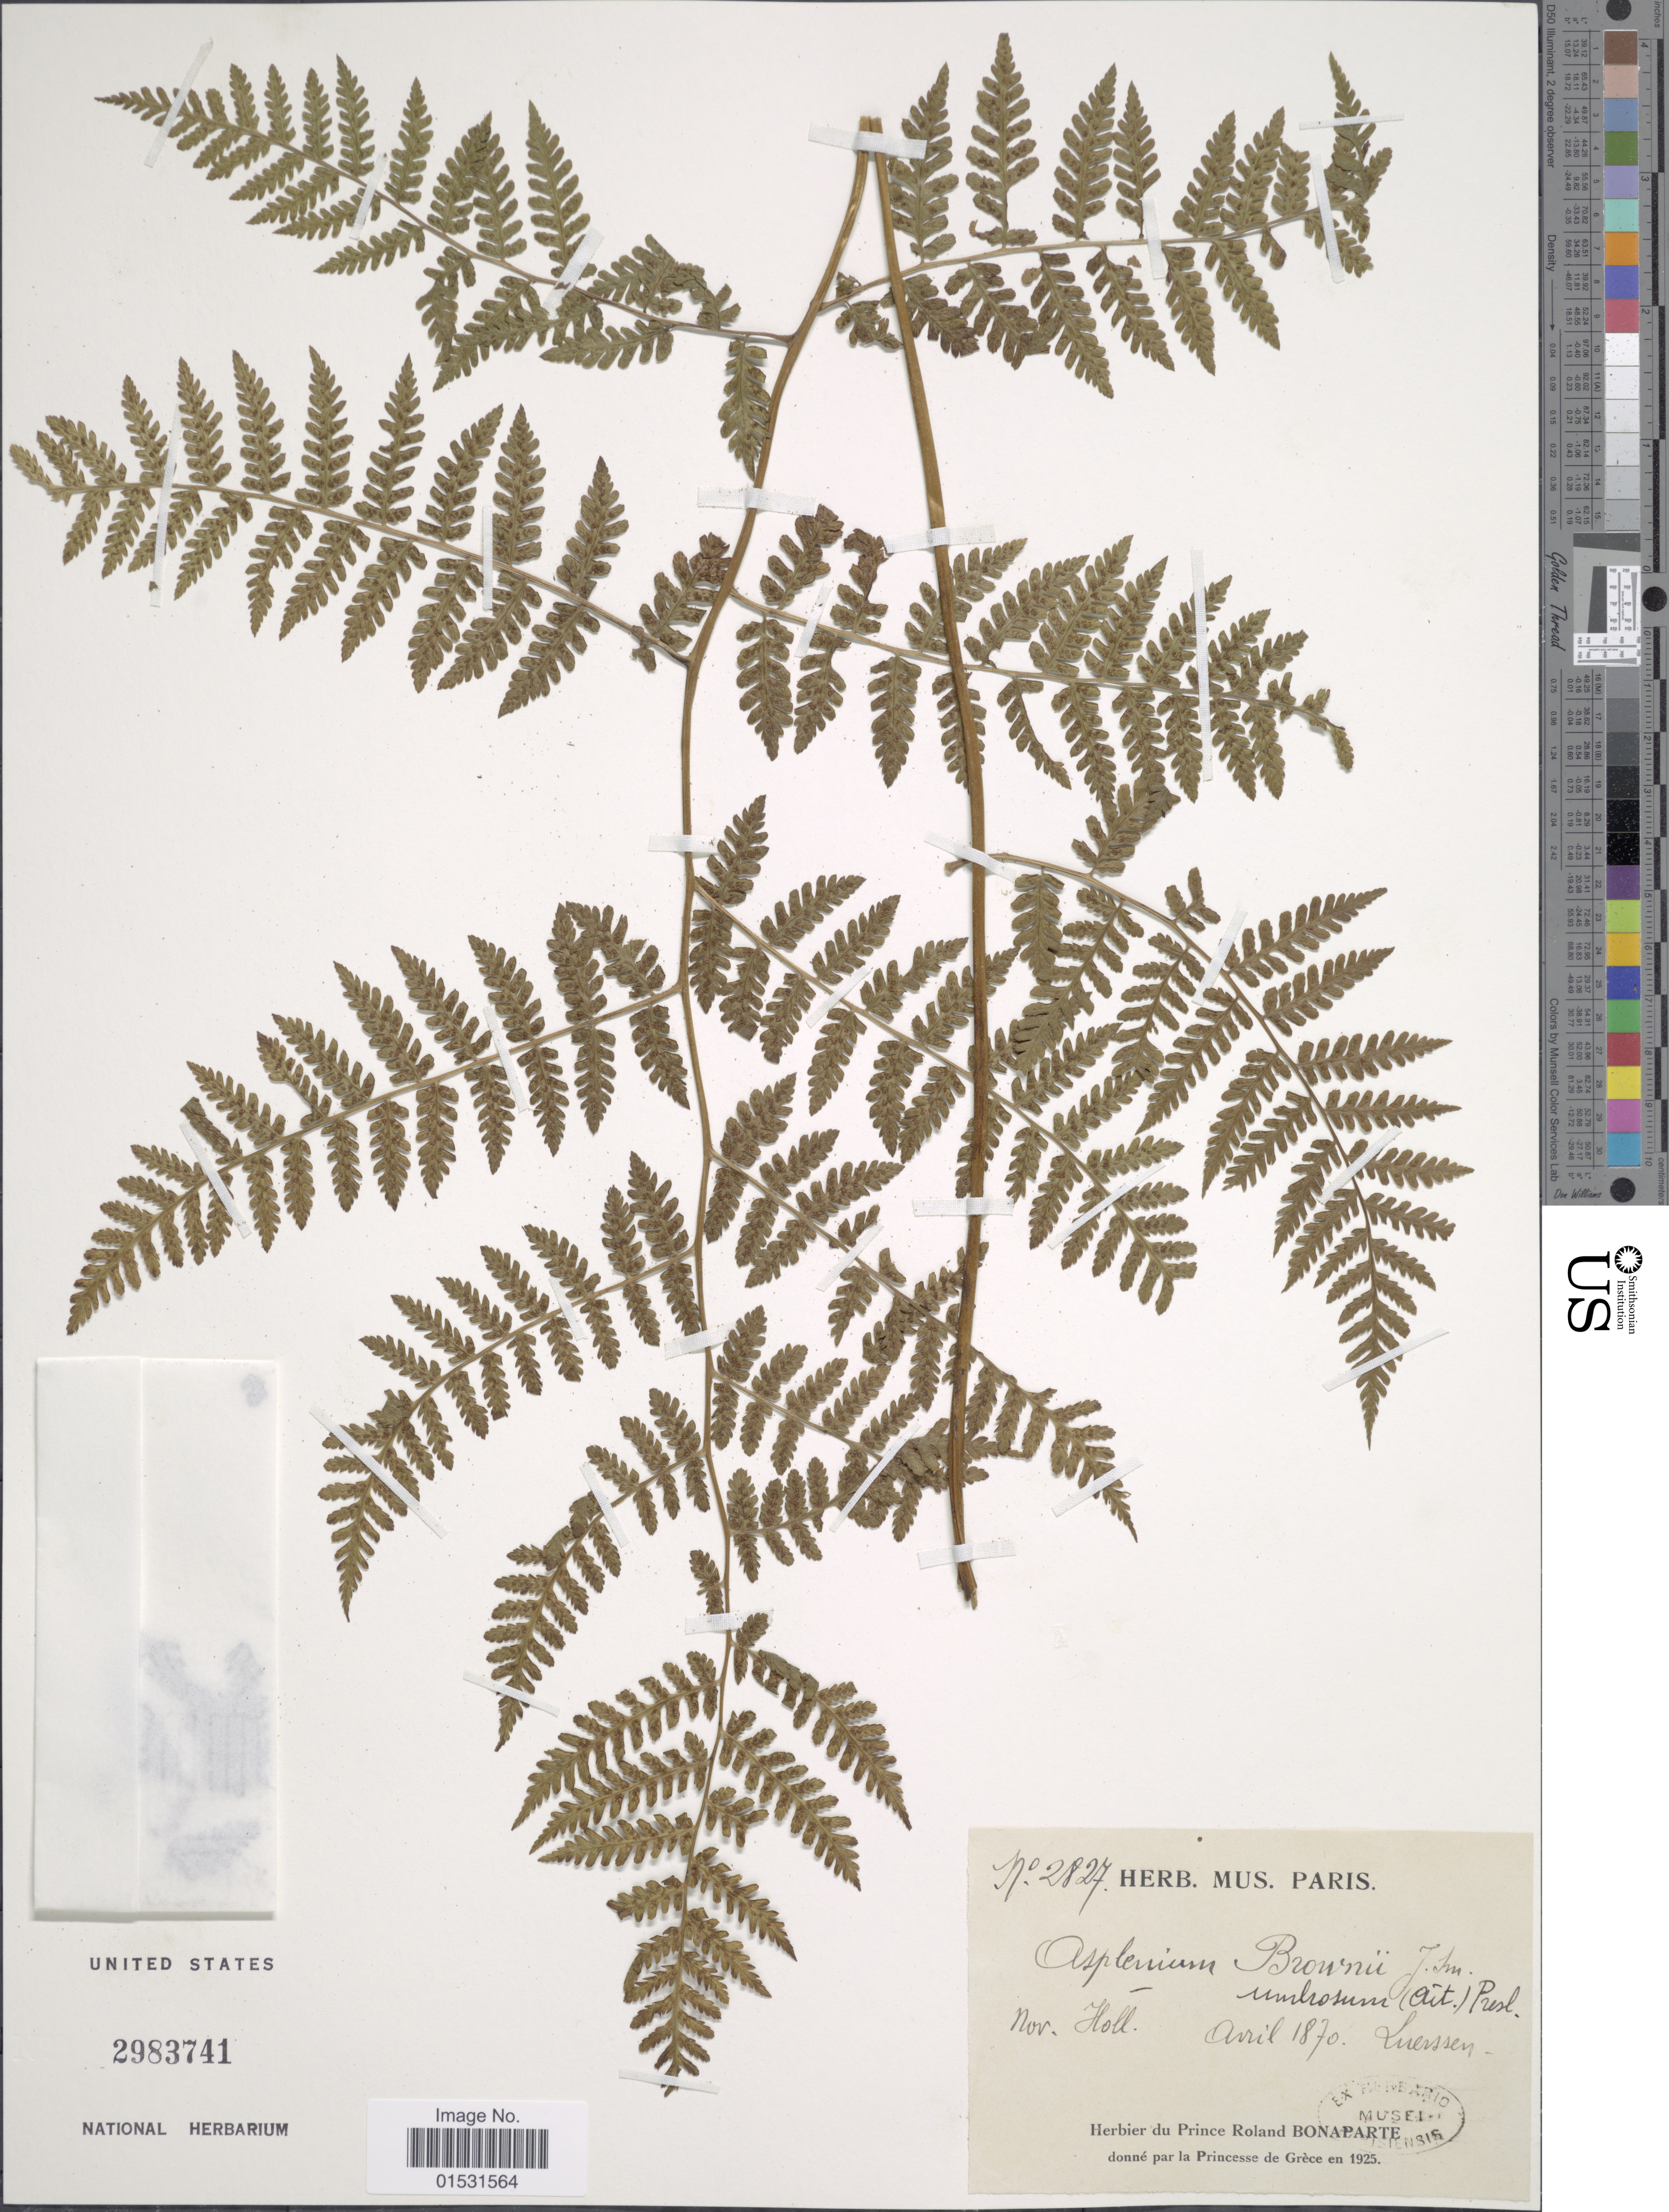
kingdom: Plantae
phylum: Tracheophyta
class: Polypodiopsida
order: Polypodiales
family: Athyriaceae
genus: Athyrium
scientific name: Athyrium australe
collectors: Luerssen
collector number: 2827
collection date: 1870-04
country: Australia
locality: Nov. Holl.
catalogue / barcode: US 2983741